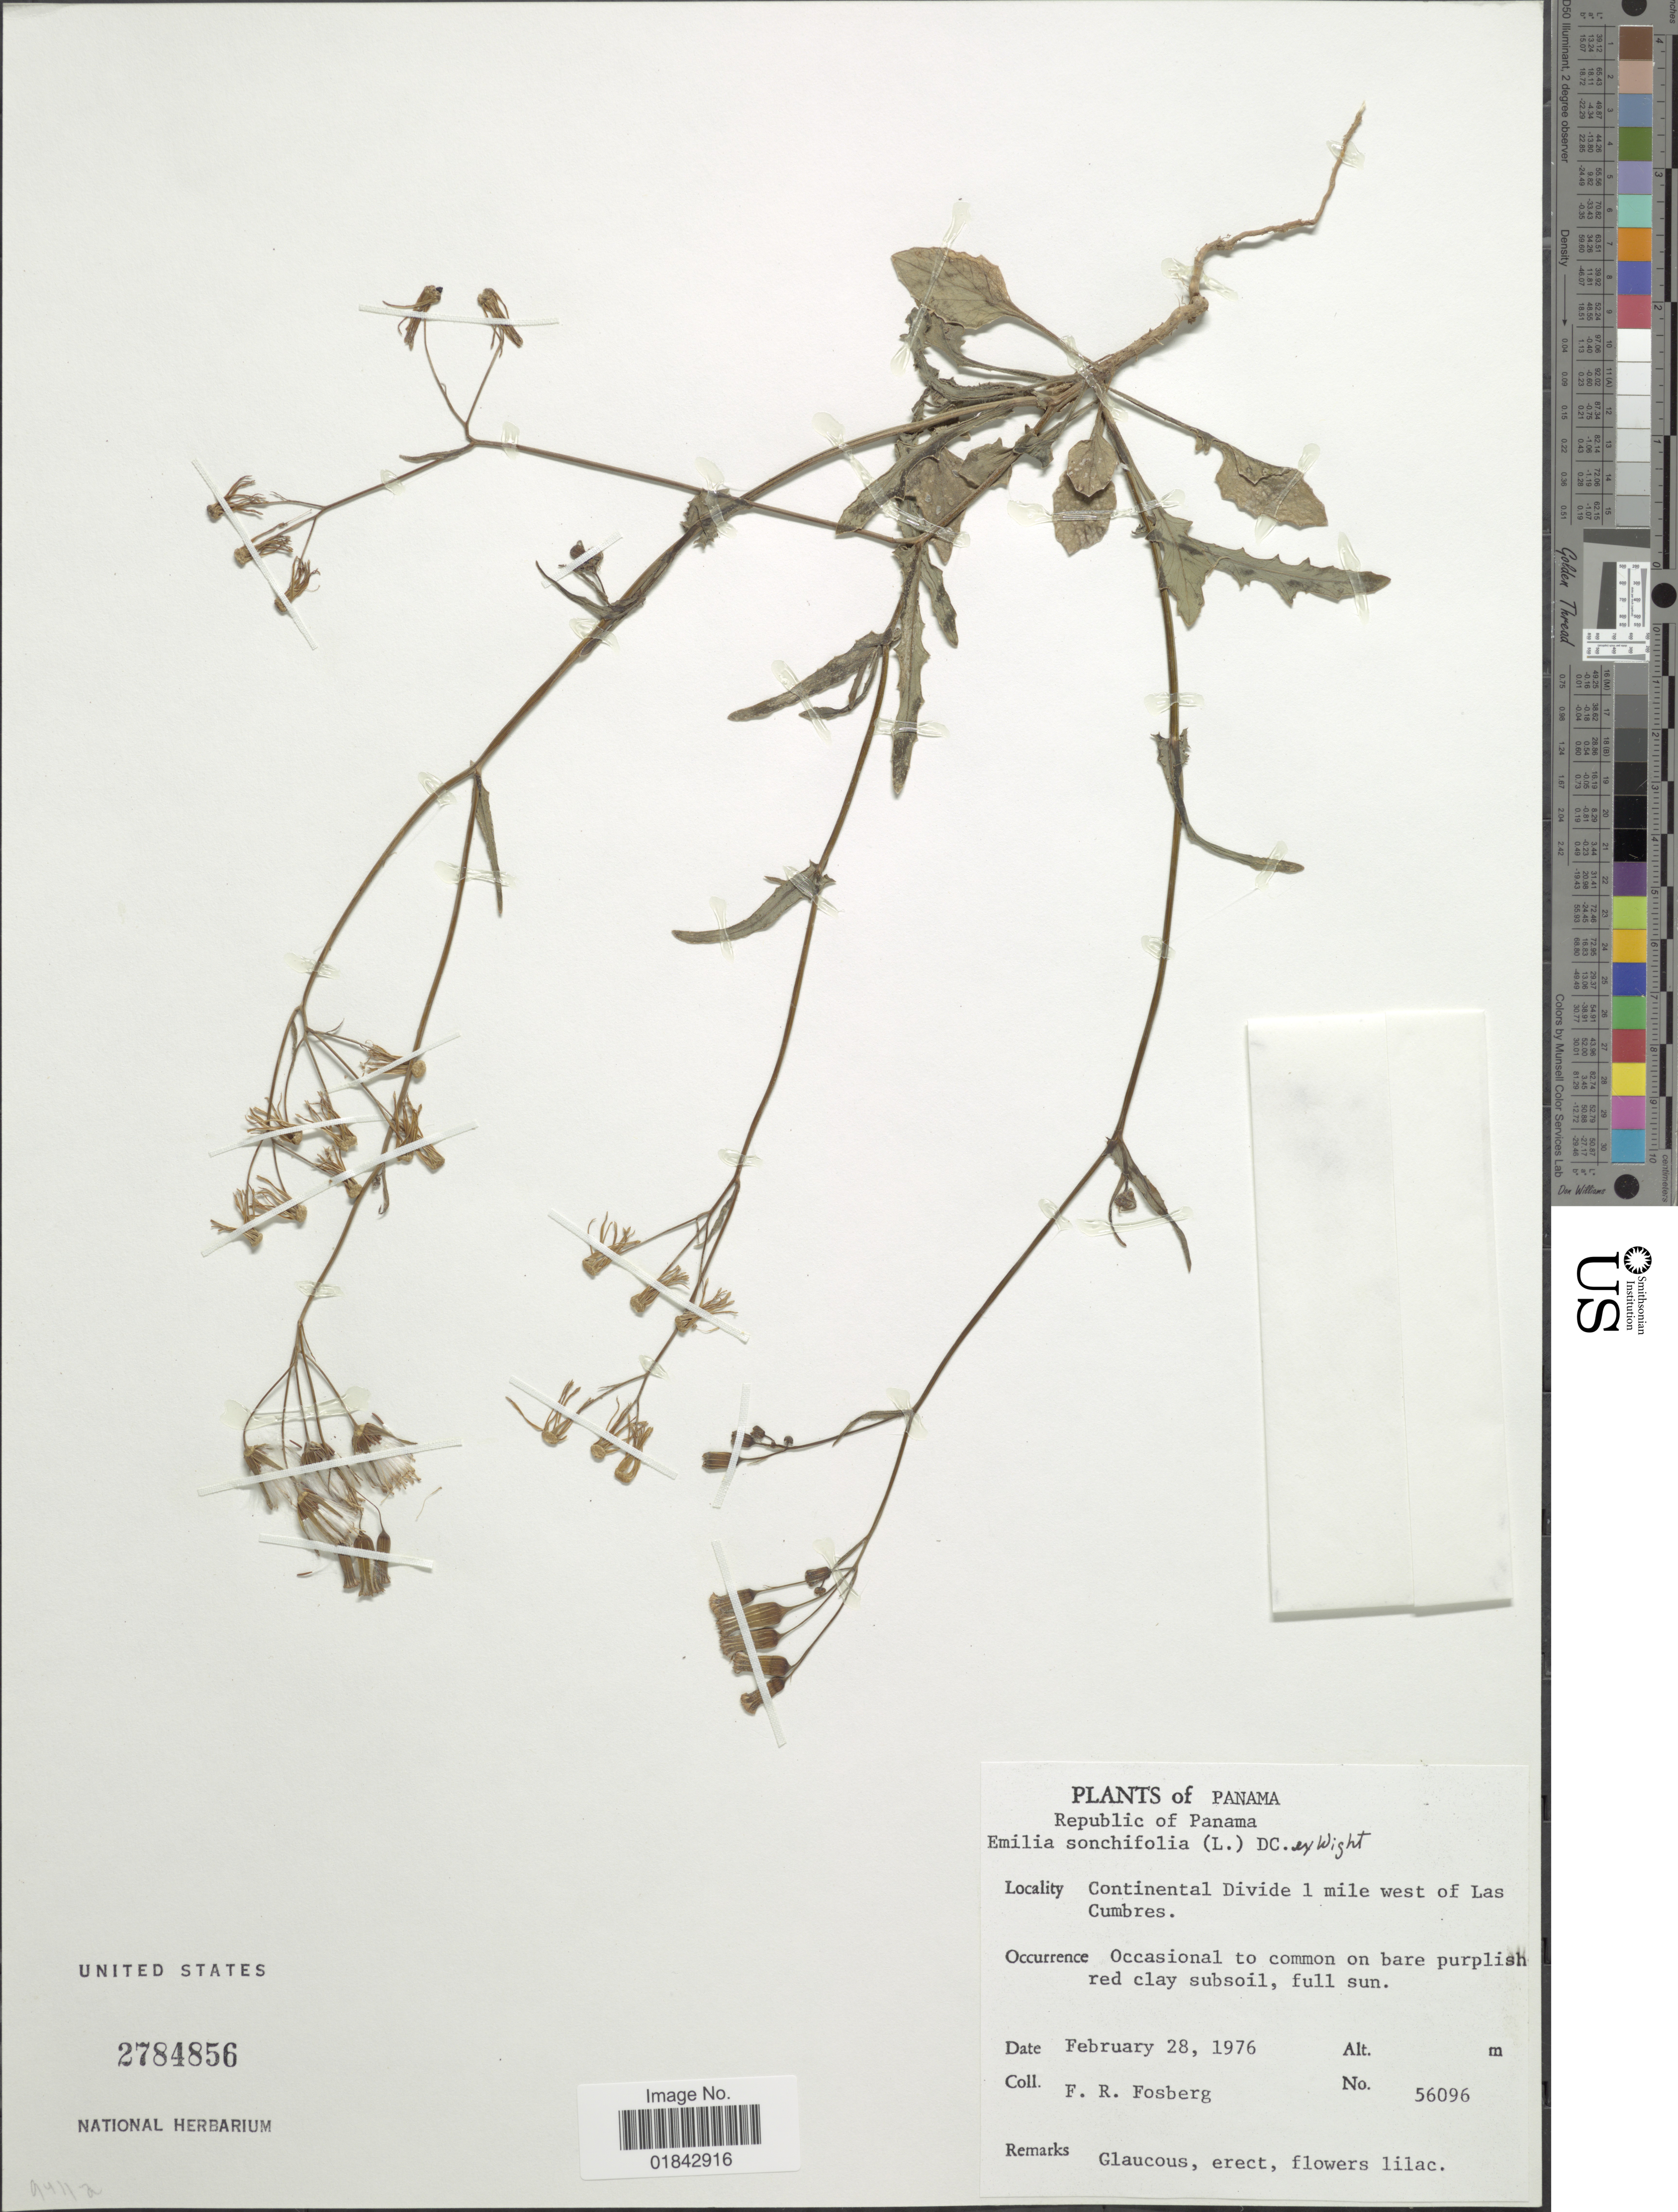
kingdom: Plantae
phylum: Tracheophyta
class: Magnoliopsida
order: Asterales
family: Asteraceae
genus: Emilia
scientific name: Emilia sonchifolia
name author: (L.) DC.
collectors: F. R. Fosberg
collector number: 56096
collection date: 1976-02-28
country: Panama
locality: Republic of Panama, Continental Divide 1 mile west of Las Cumbres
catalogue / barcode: US 2784856